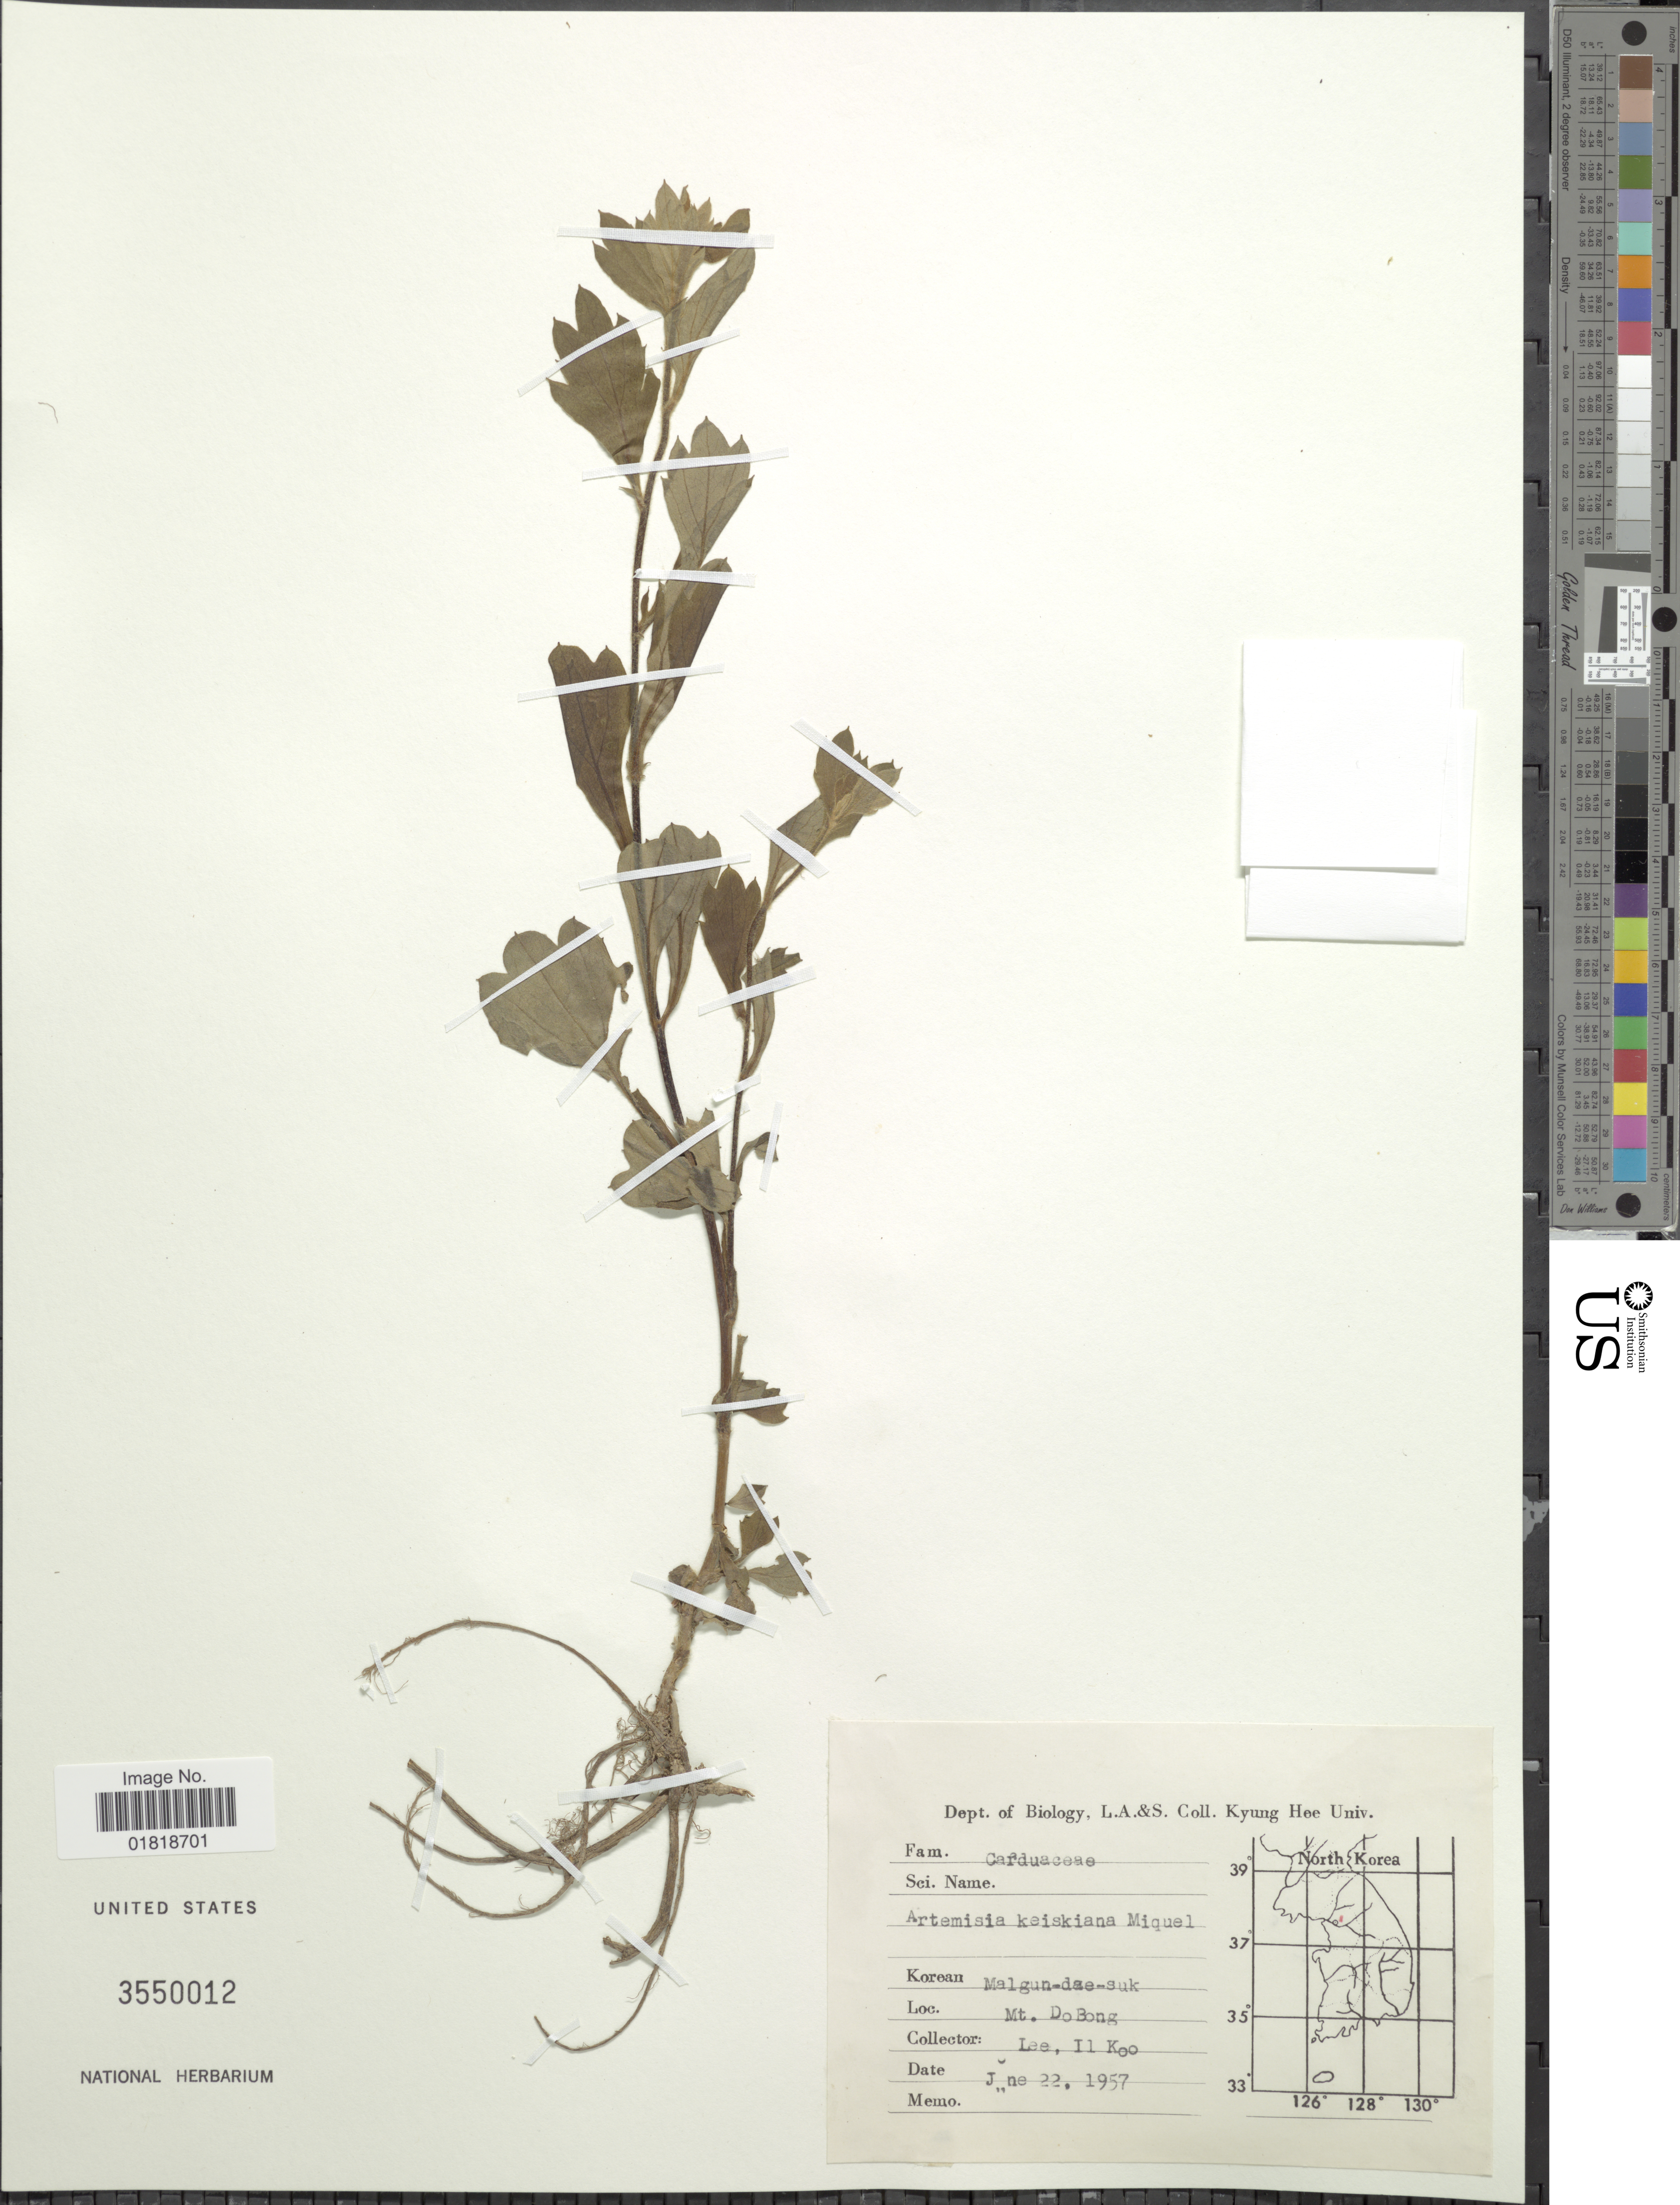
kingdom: Plantae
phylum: Tracheophyta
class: Magnoliopsida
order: Asterales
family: Asteraceae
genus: Artemisia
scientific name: Artemisia keiskeana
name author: Miq.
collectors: I. Lee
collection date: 1957-06-22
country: South Korea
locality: Mt. DoBong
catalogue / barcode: US 3550012